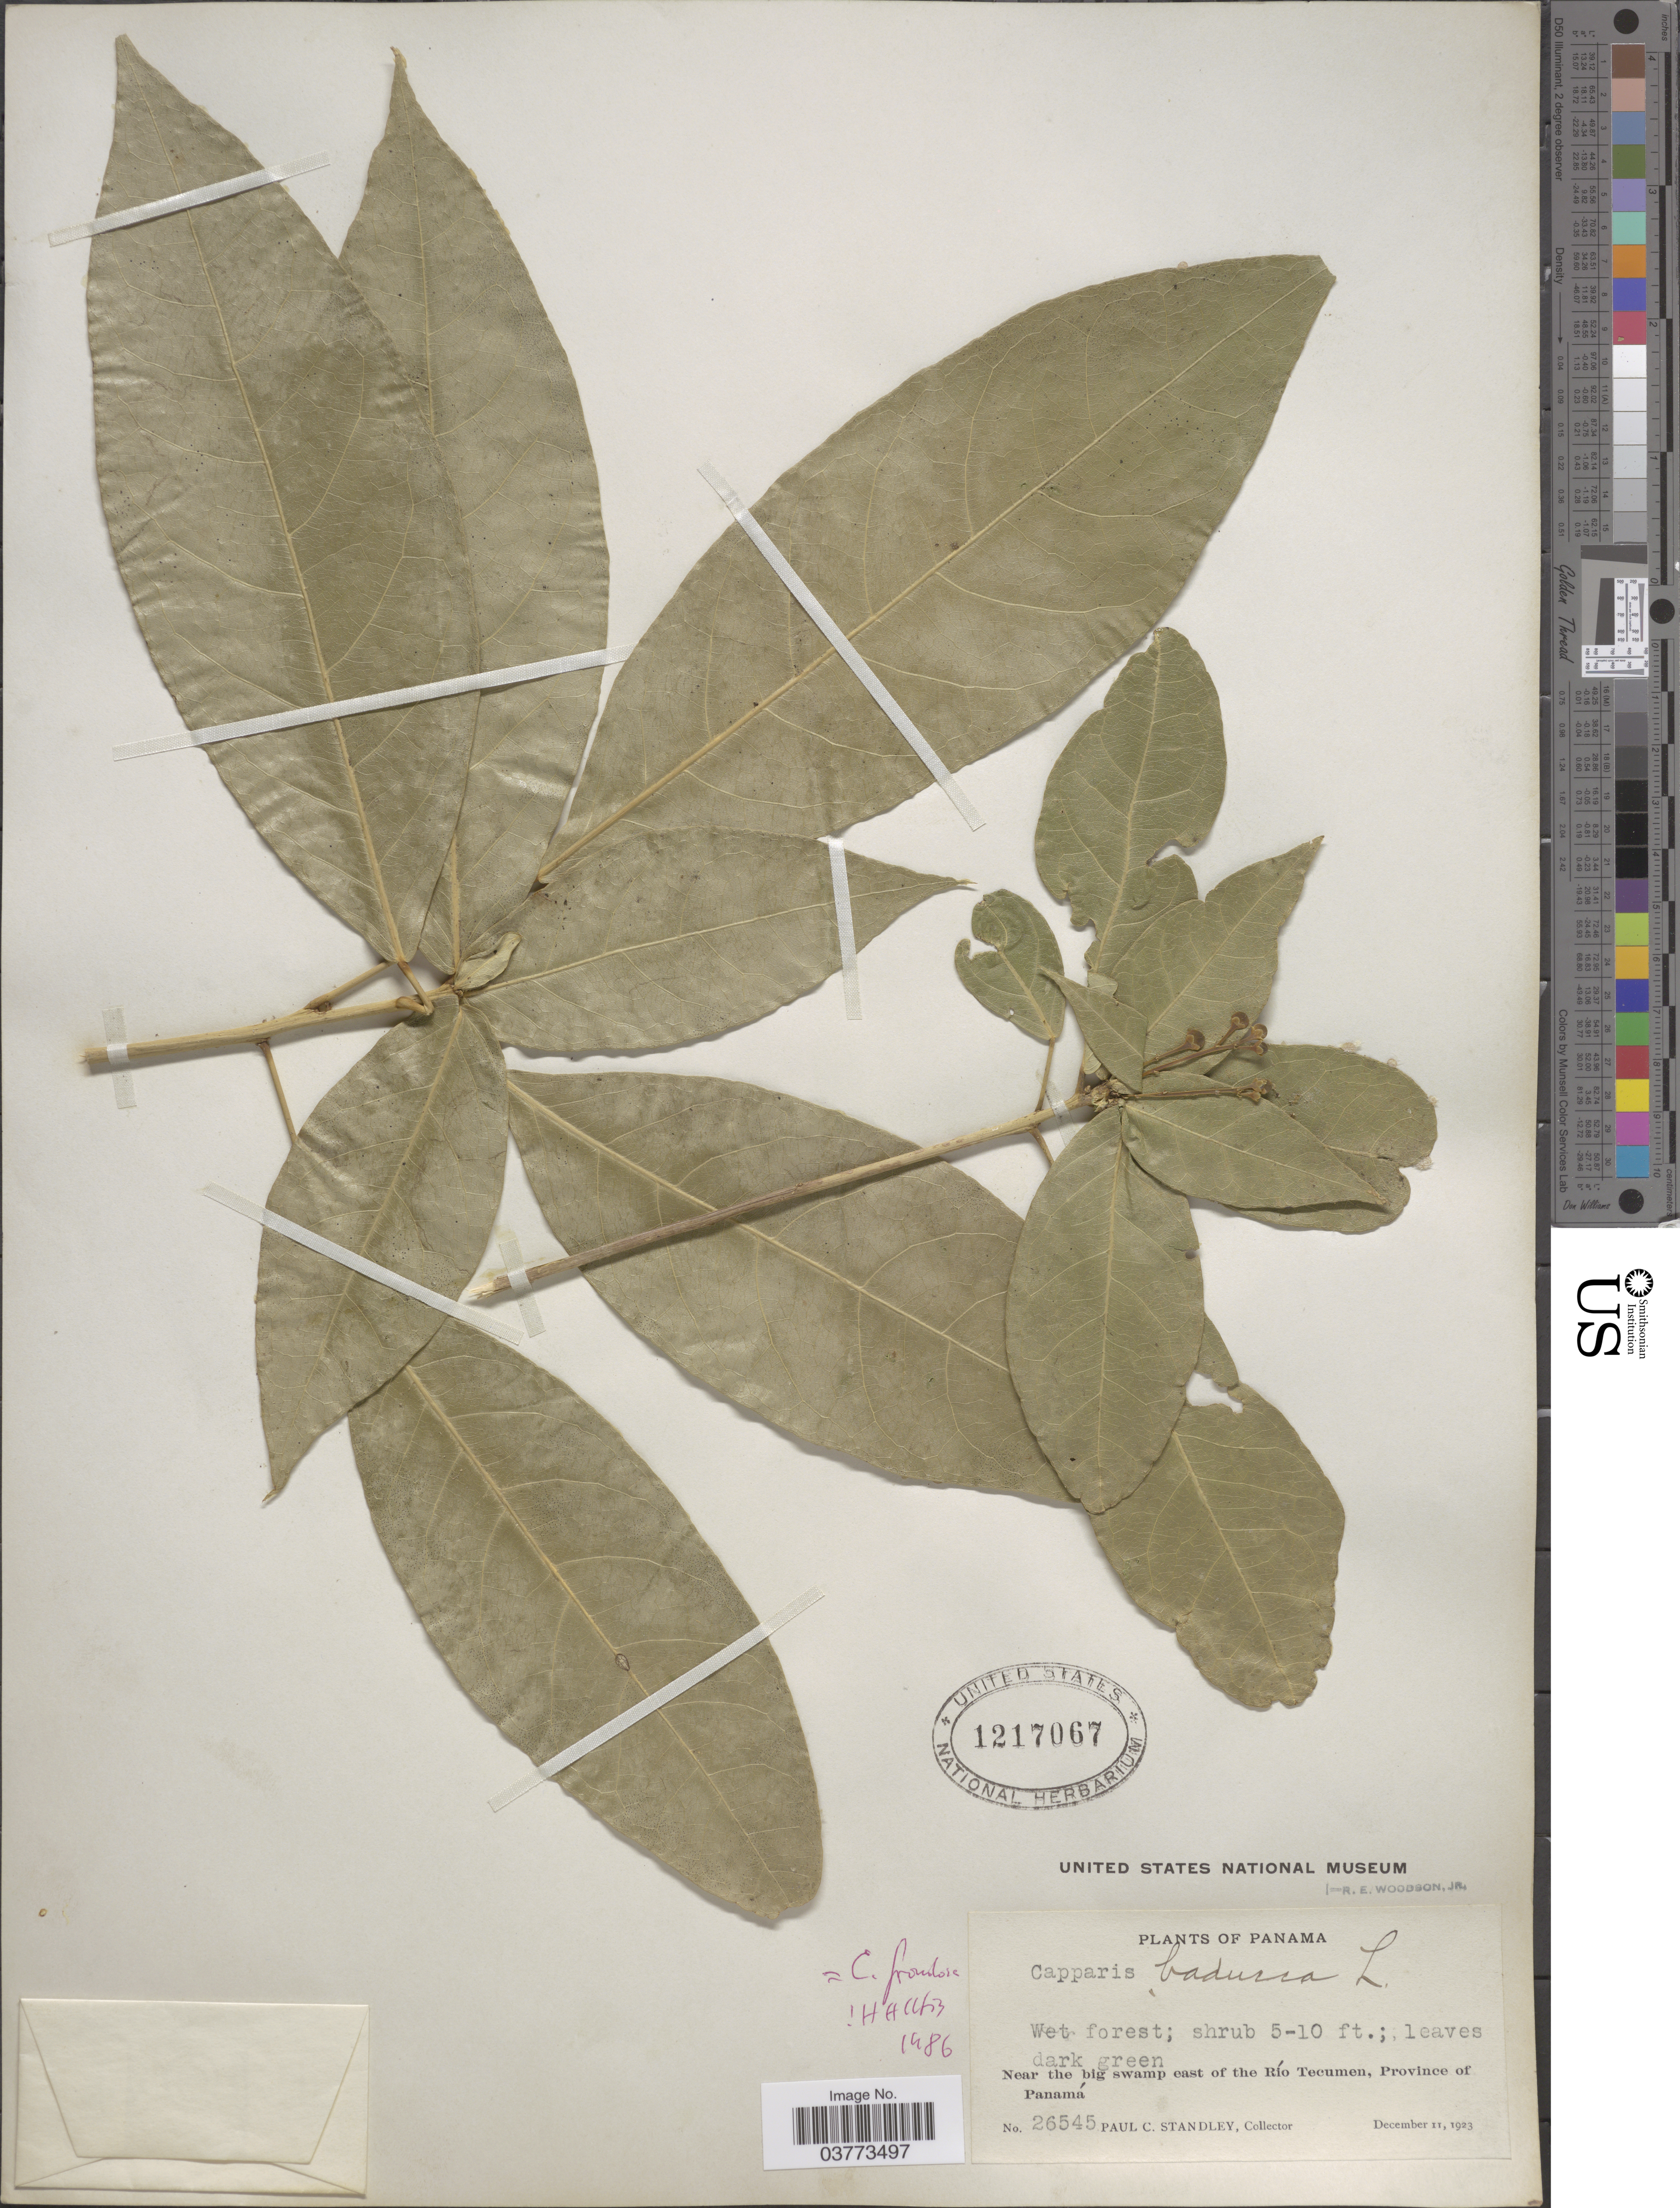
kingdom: Plantae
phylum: Tracheophyta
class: Magnoliopsida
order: Brassicales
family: Capparaceae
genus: Capparidastrum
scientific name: Capparidastrum frondosum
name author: (Jacq.) Cornejo & Iltis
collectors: P. C. Standley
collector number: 26545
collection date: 1923-12-11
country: Panama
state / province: Panamá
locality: Near the big swamp east of Río Tecuman.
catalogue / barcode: US 1217067